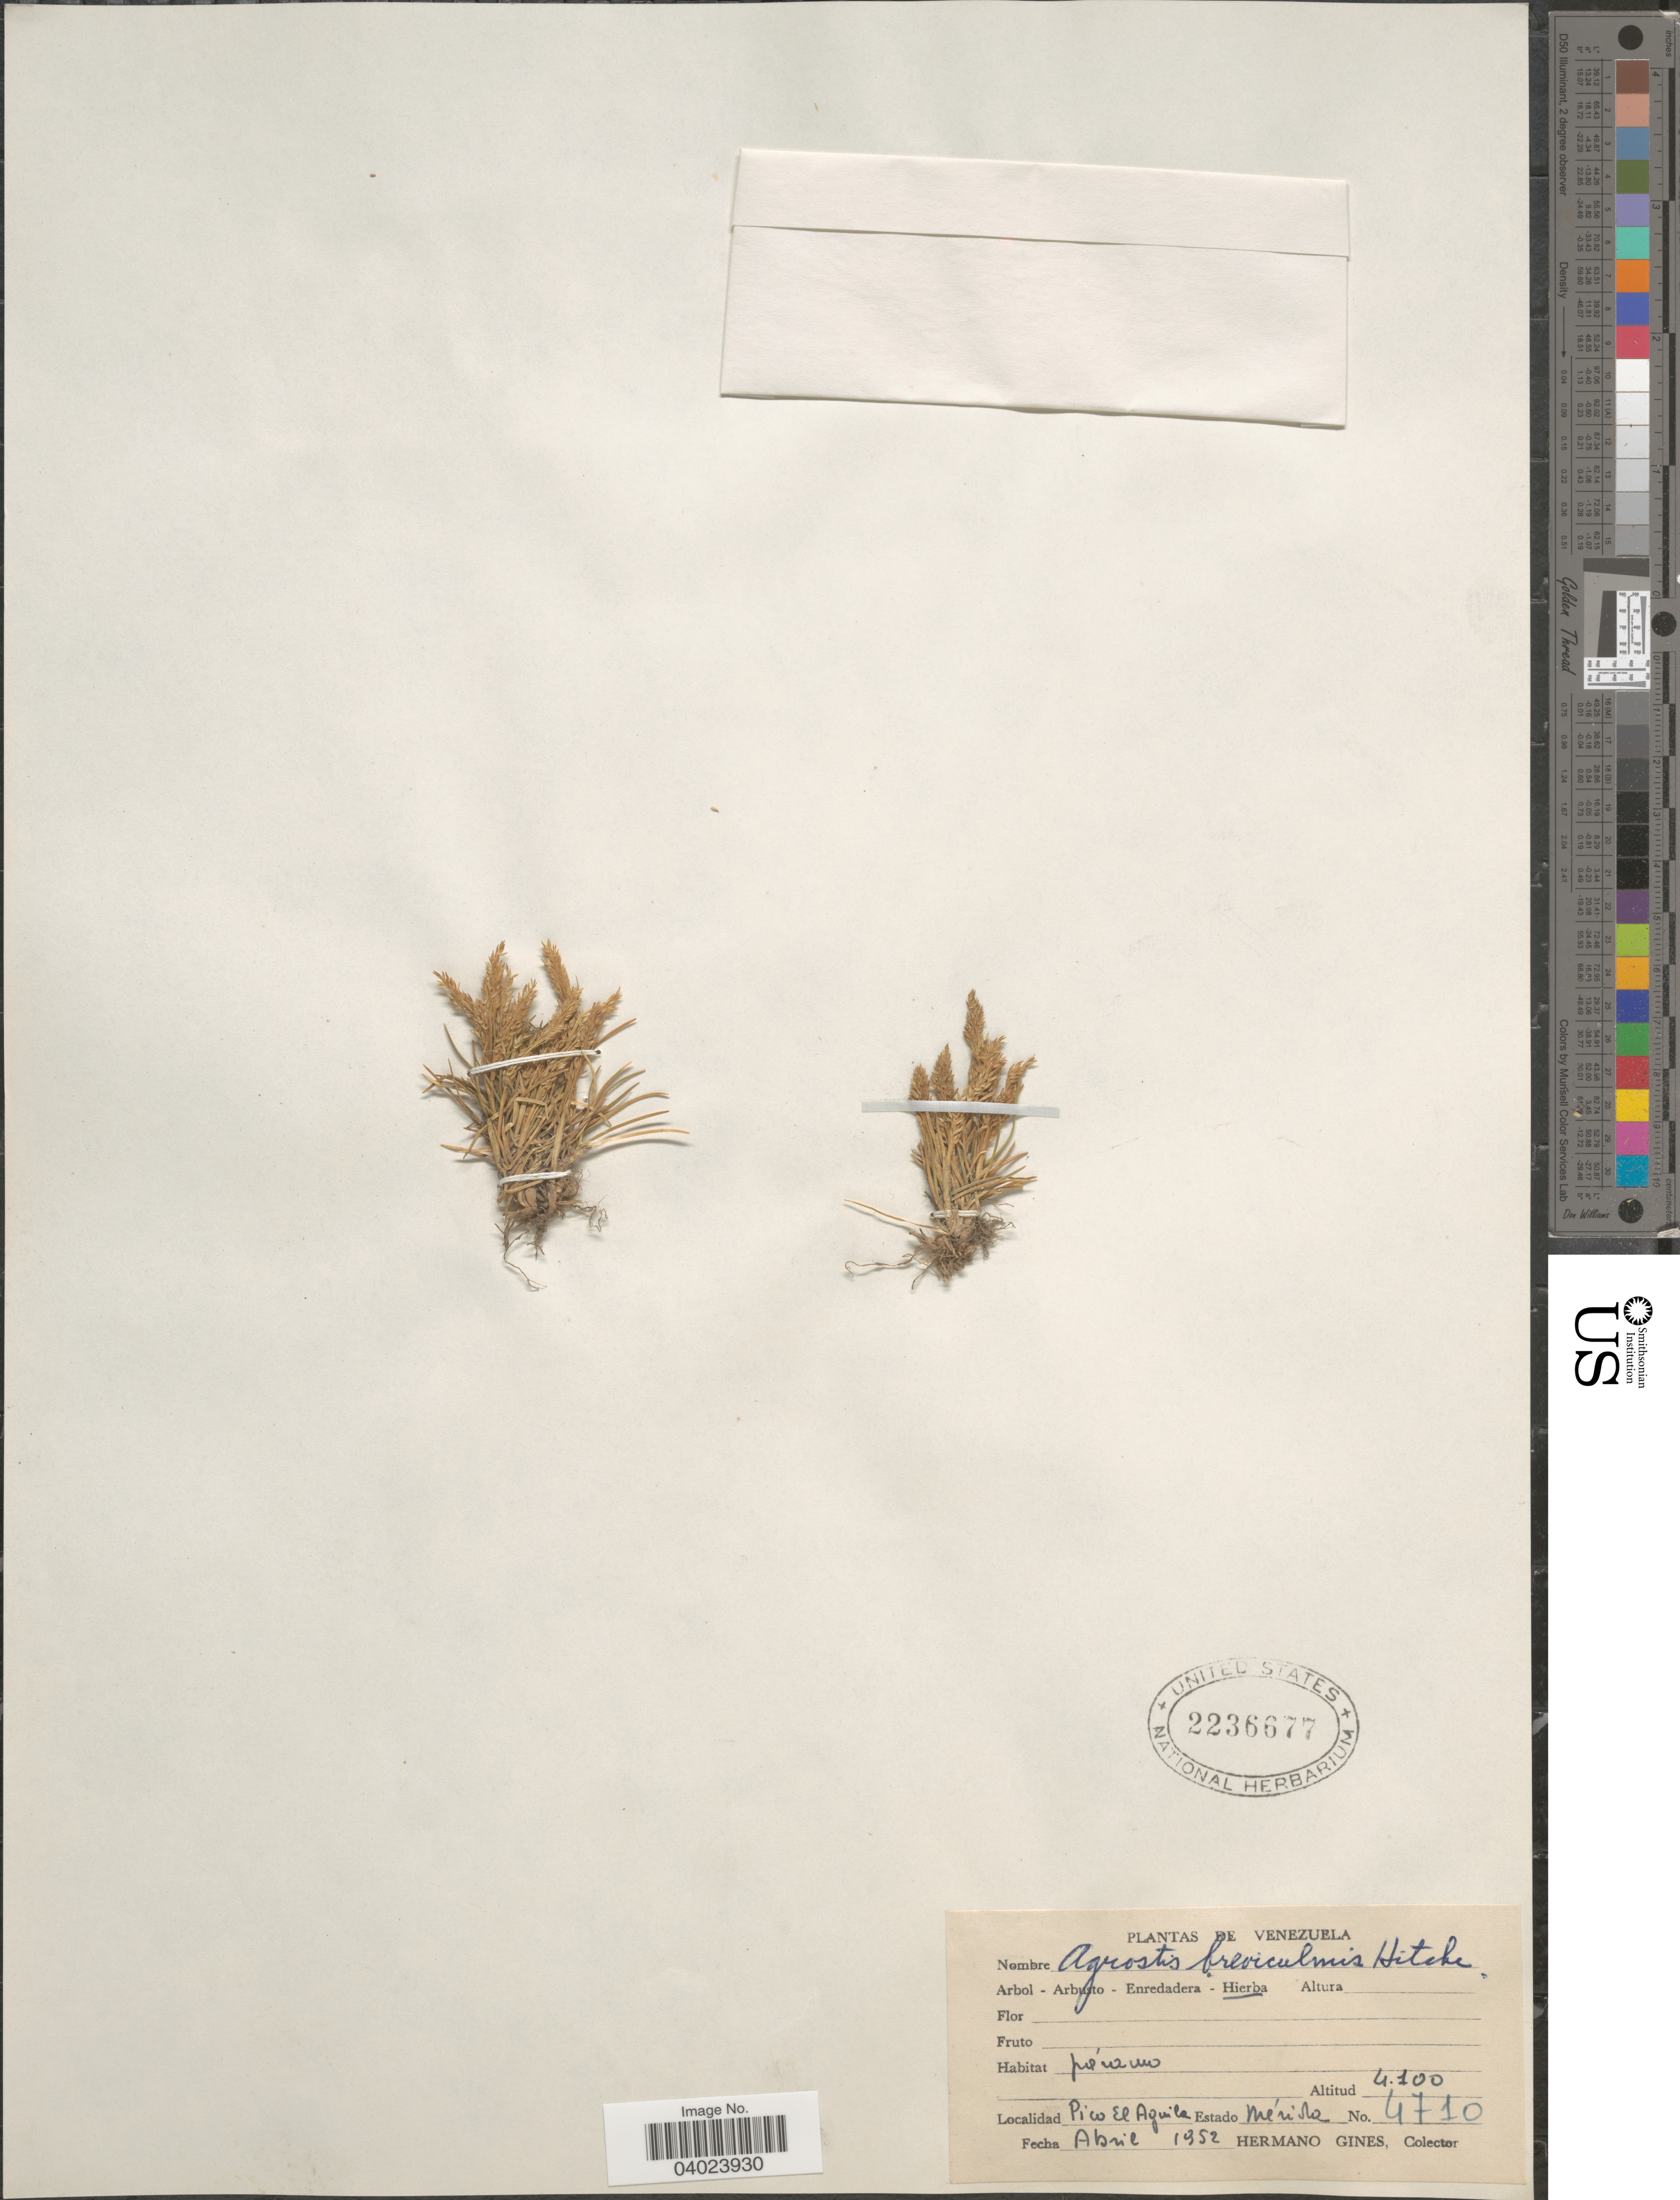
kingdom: Plantae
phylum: Tracheophyta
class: Liliopsida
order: Poales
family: Poaceae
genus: Agrostis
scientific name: Agrostis breviculmis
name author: Hitchc.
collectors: Bro. Gines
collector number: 4710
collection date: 1952-04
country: Venezuela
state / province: Merida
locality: Pico El Aguila.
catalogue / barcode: US 2236677